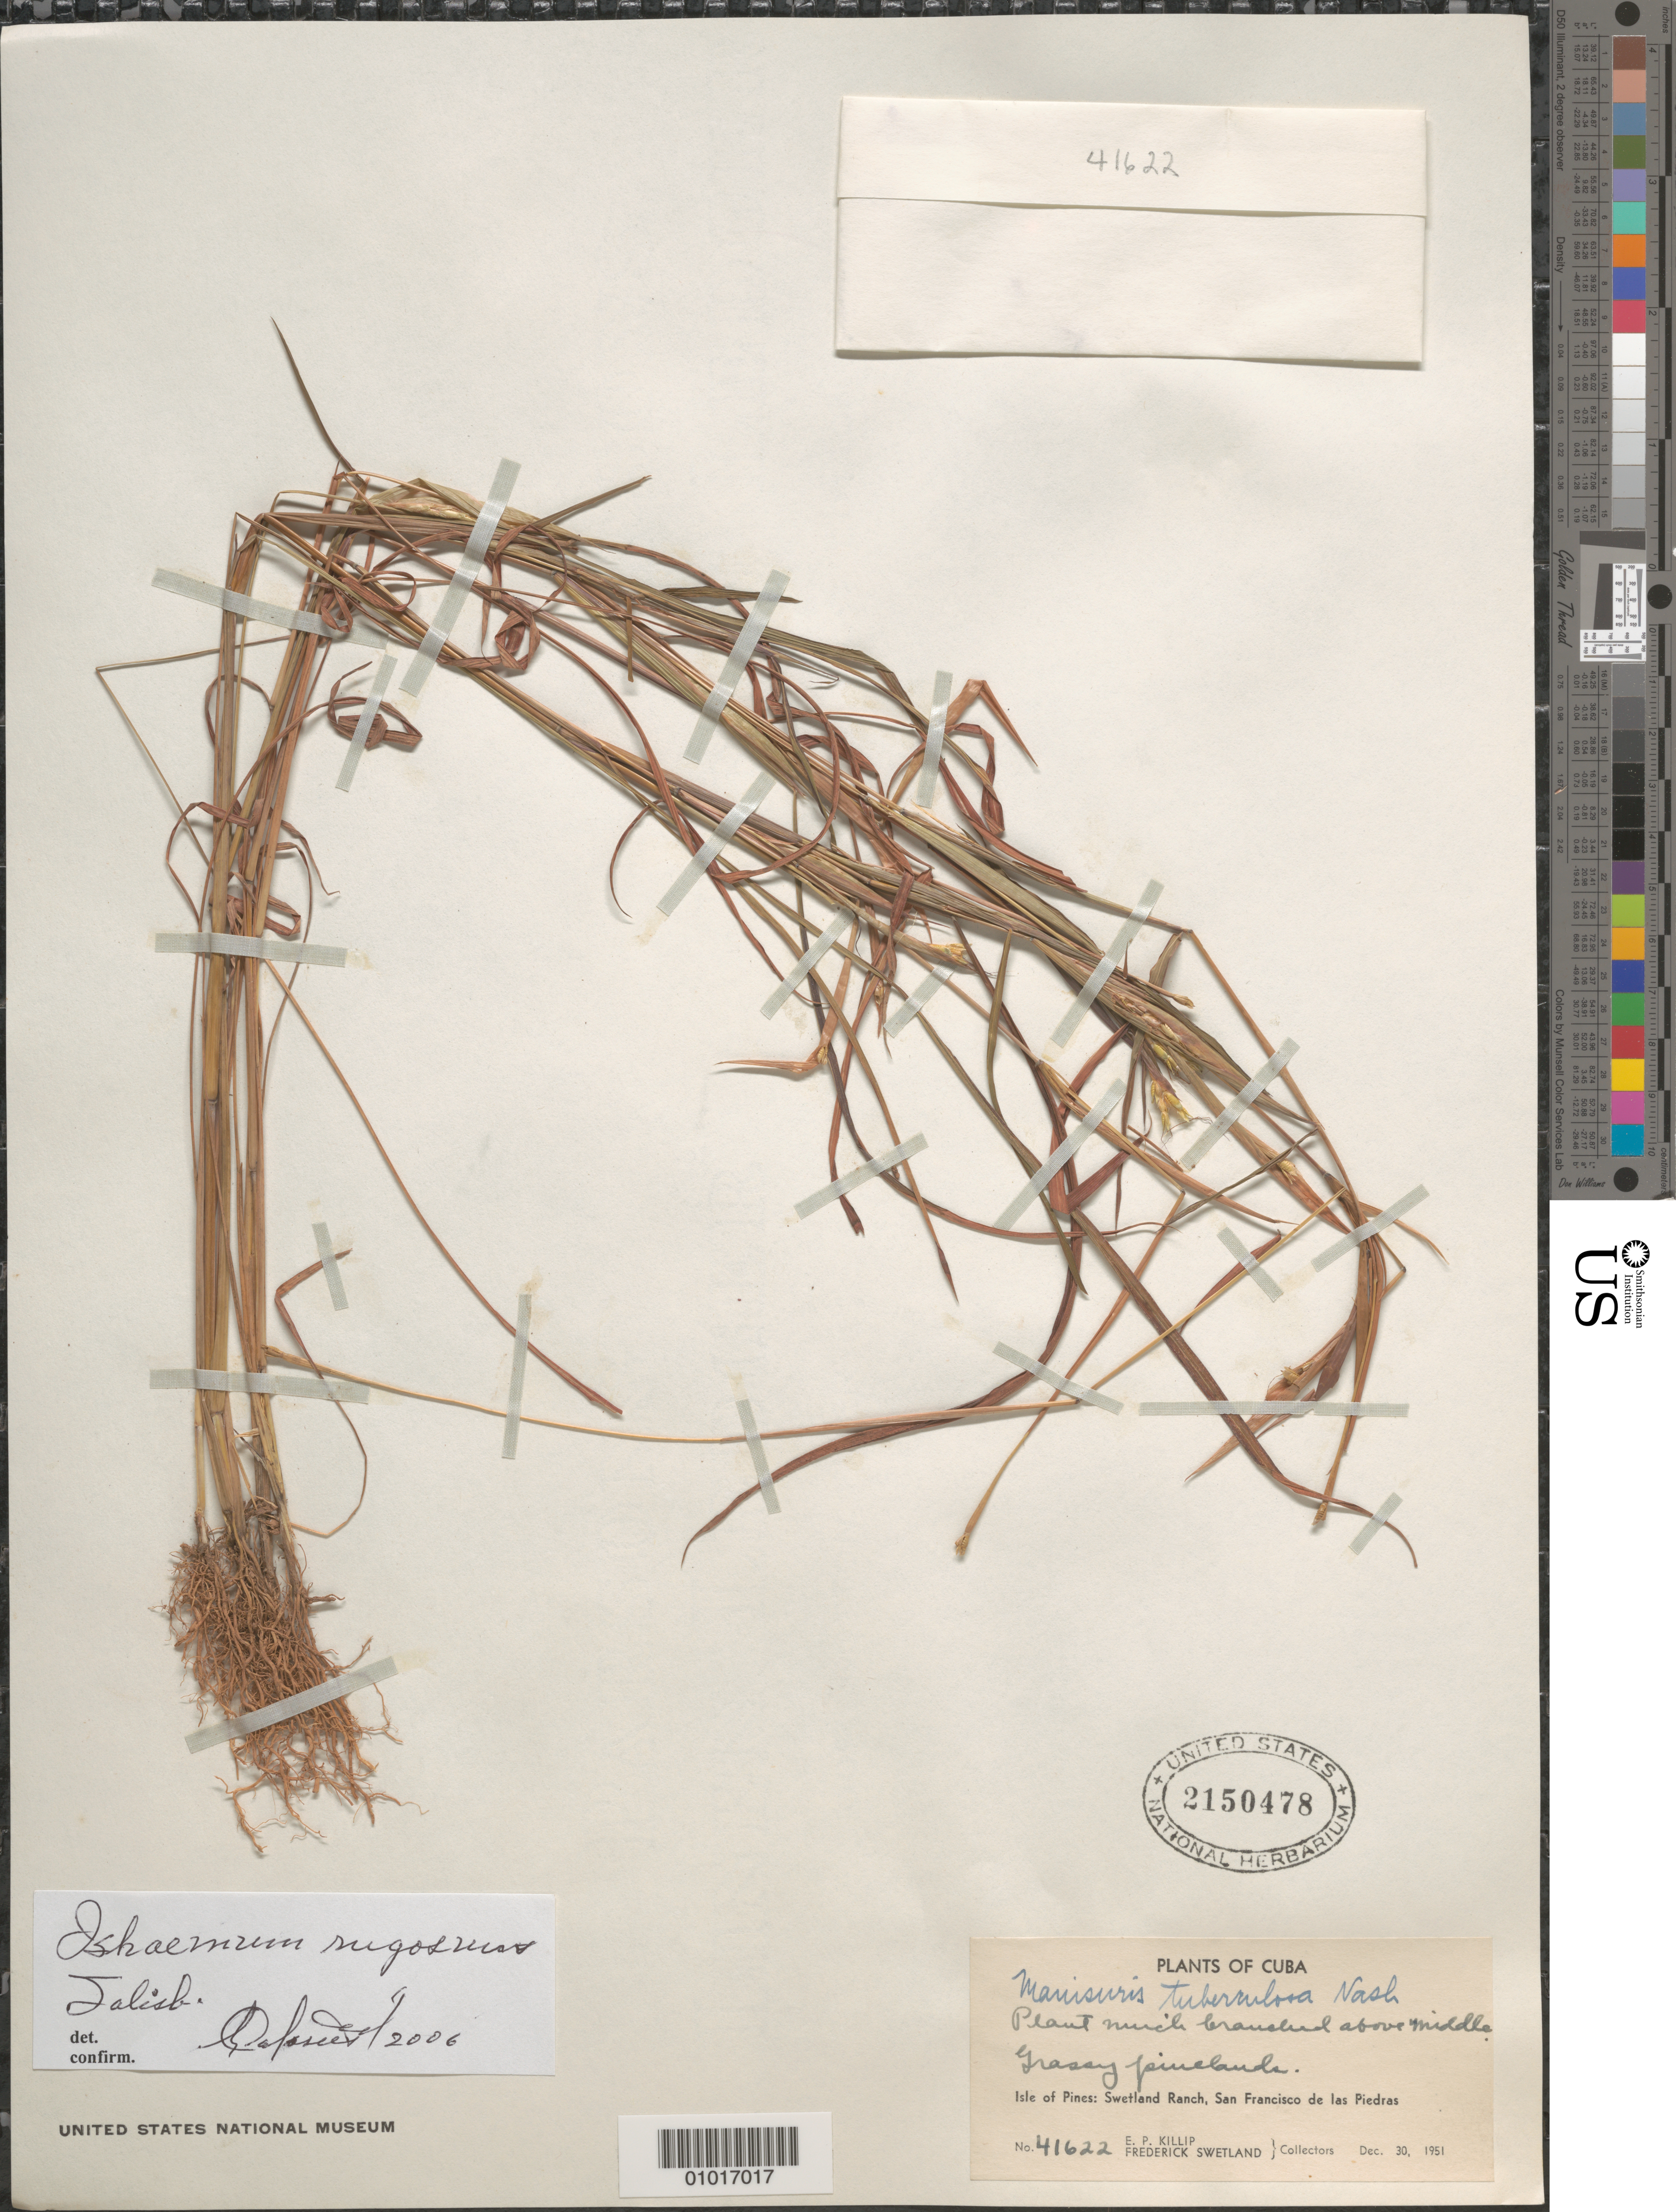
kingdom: Plantae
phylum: Tracheophyta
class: Liliopsida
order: Poales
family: Poaceae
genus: Ischaemum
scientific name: Ischaemum rugosum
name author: Salisb.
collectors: E. P. Killip & F. Swetland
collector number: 41622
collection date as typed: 30 Dec 1951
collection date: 1951-12-30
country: Cuba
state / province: Isla de la Juventud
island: Isla de la Juventud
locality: [Isle of Pines], Swetland Ranch, San Francisco de las Piedras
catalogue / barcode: US 2150478